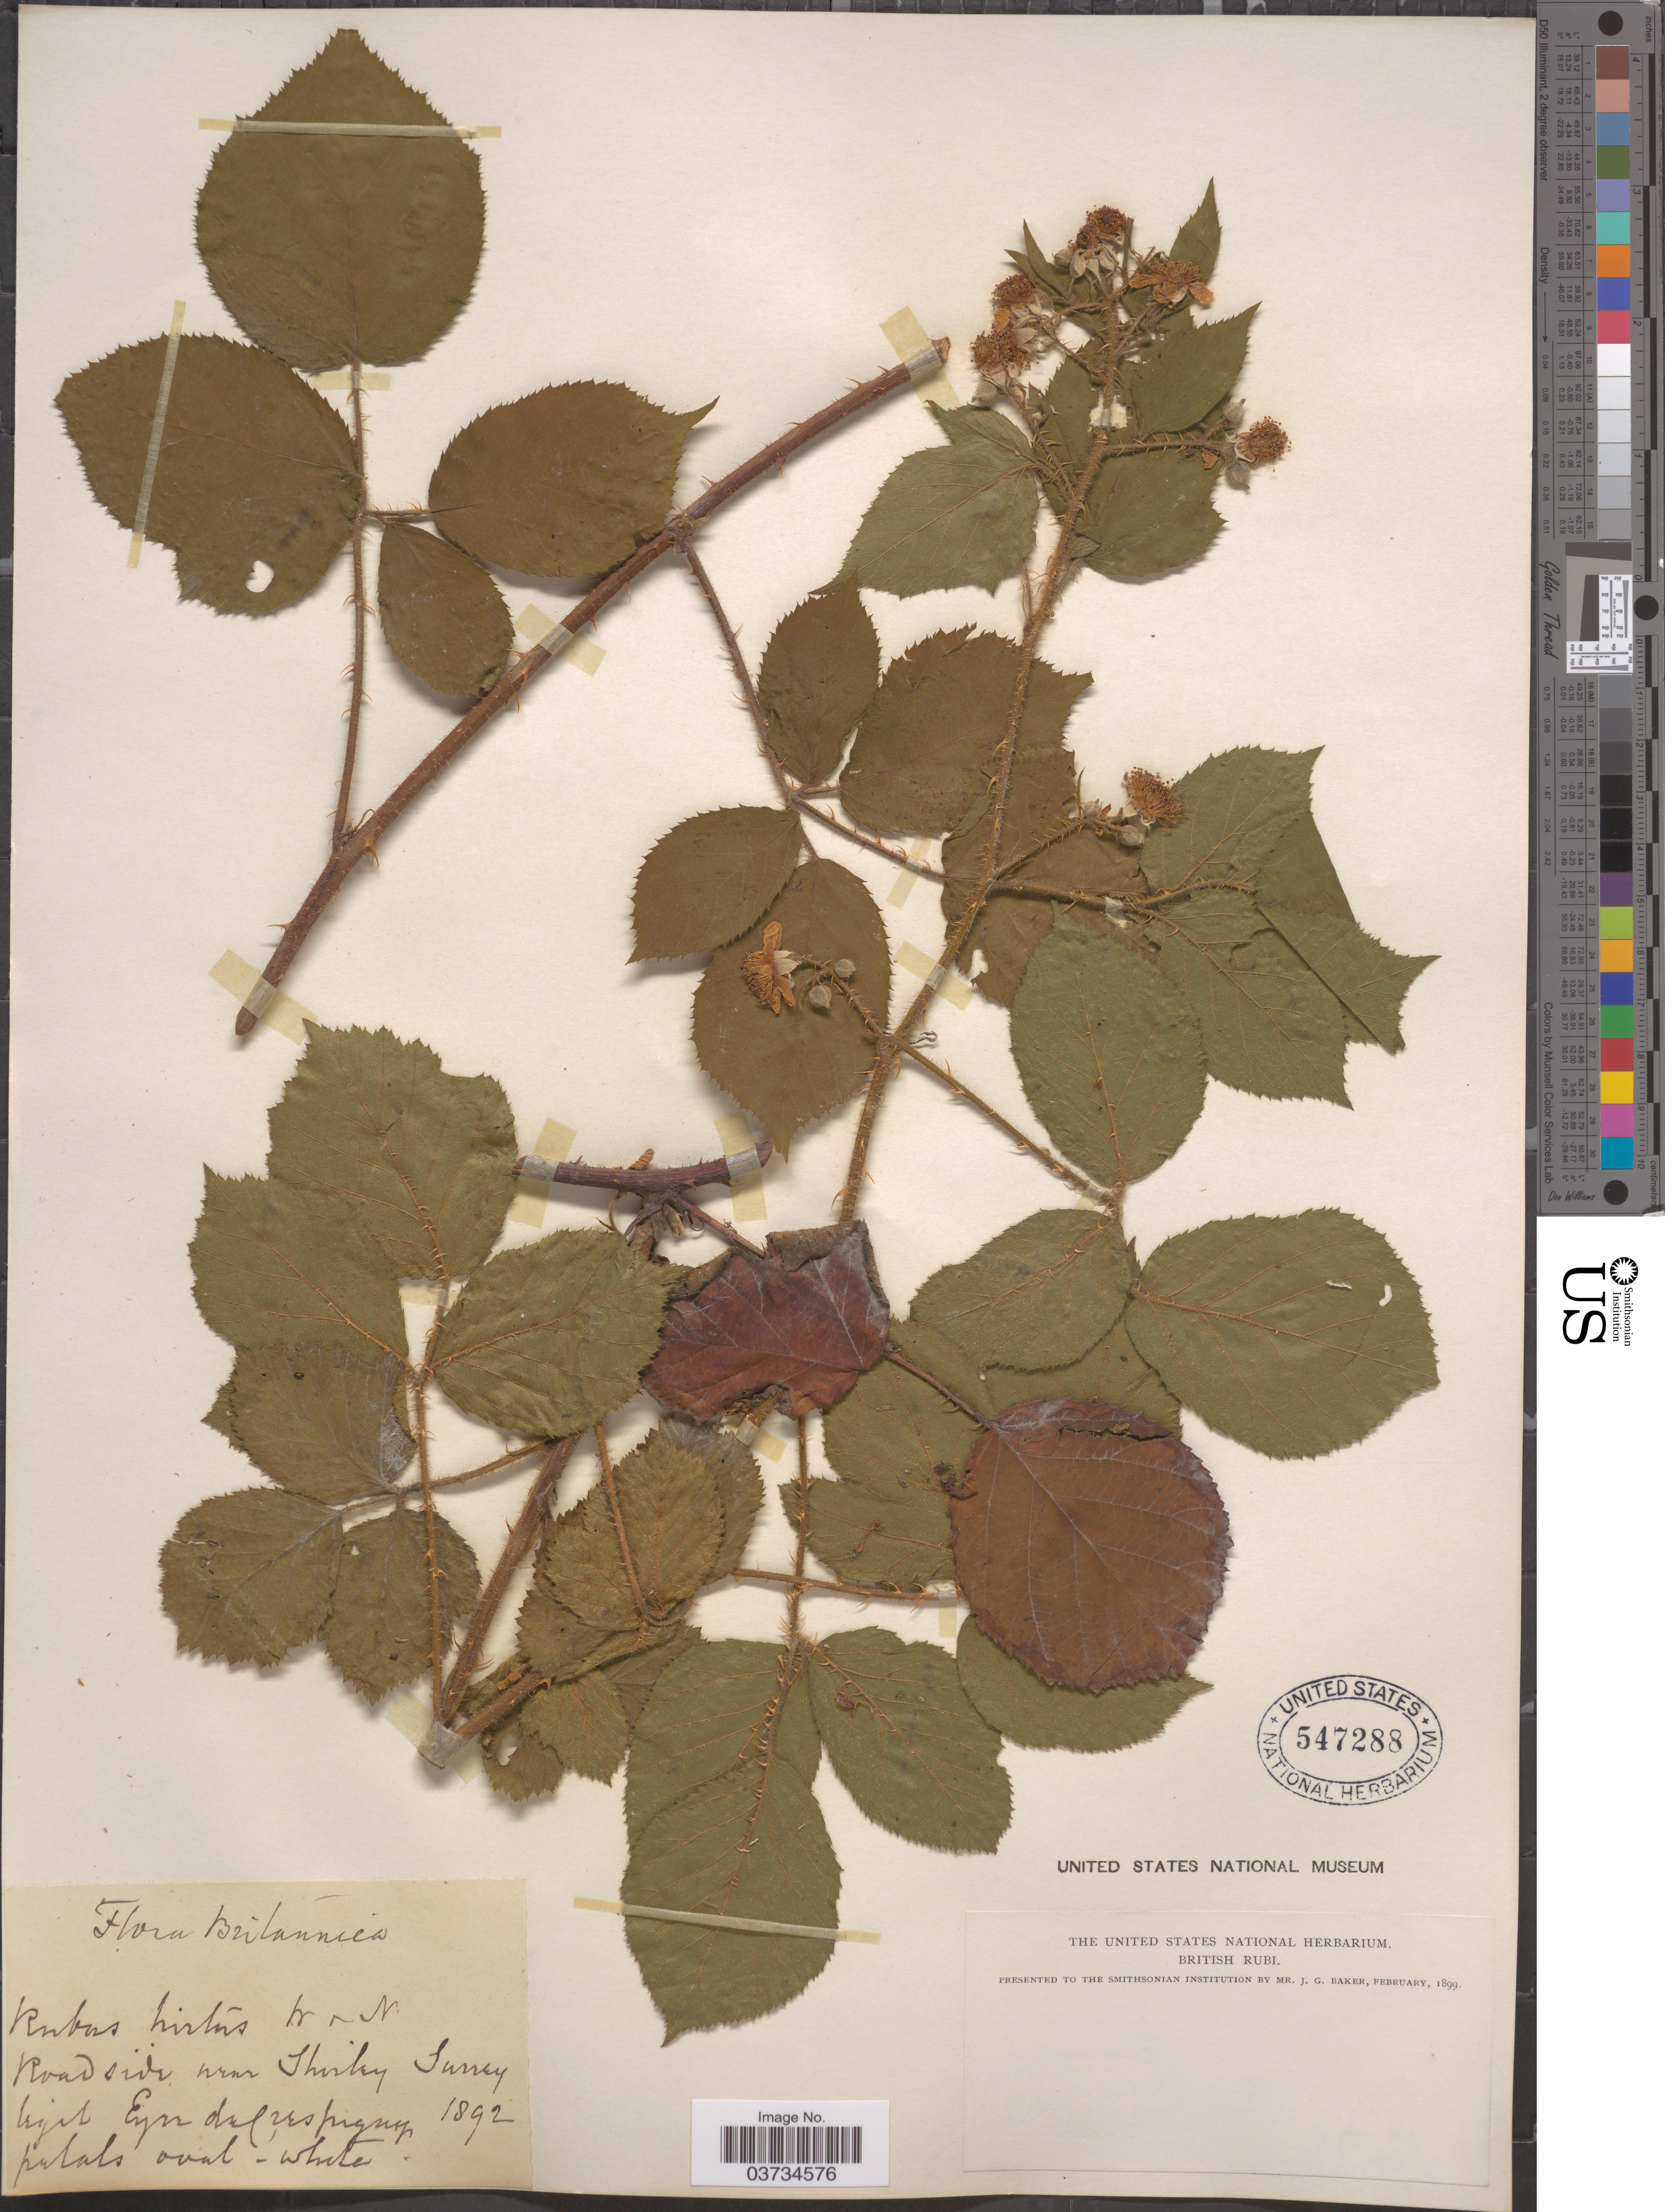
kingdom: Plantae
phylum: Tracheophyta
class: Magnoliopsida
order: Rosales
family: Rosaceae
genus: Rubus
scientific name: Rubus hirtus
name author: Waldst. & Kit.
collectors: E. de Crespigny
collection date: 1892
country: United Kingdom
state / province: England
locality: Britannica. Roadside near Shirley Surrey.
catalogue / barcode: US 547288